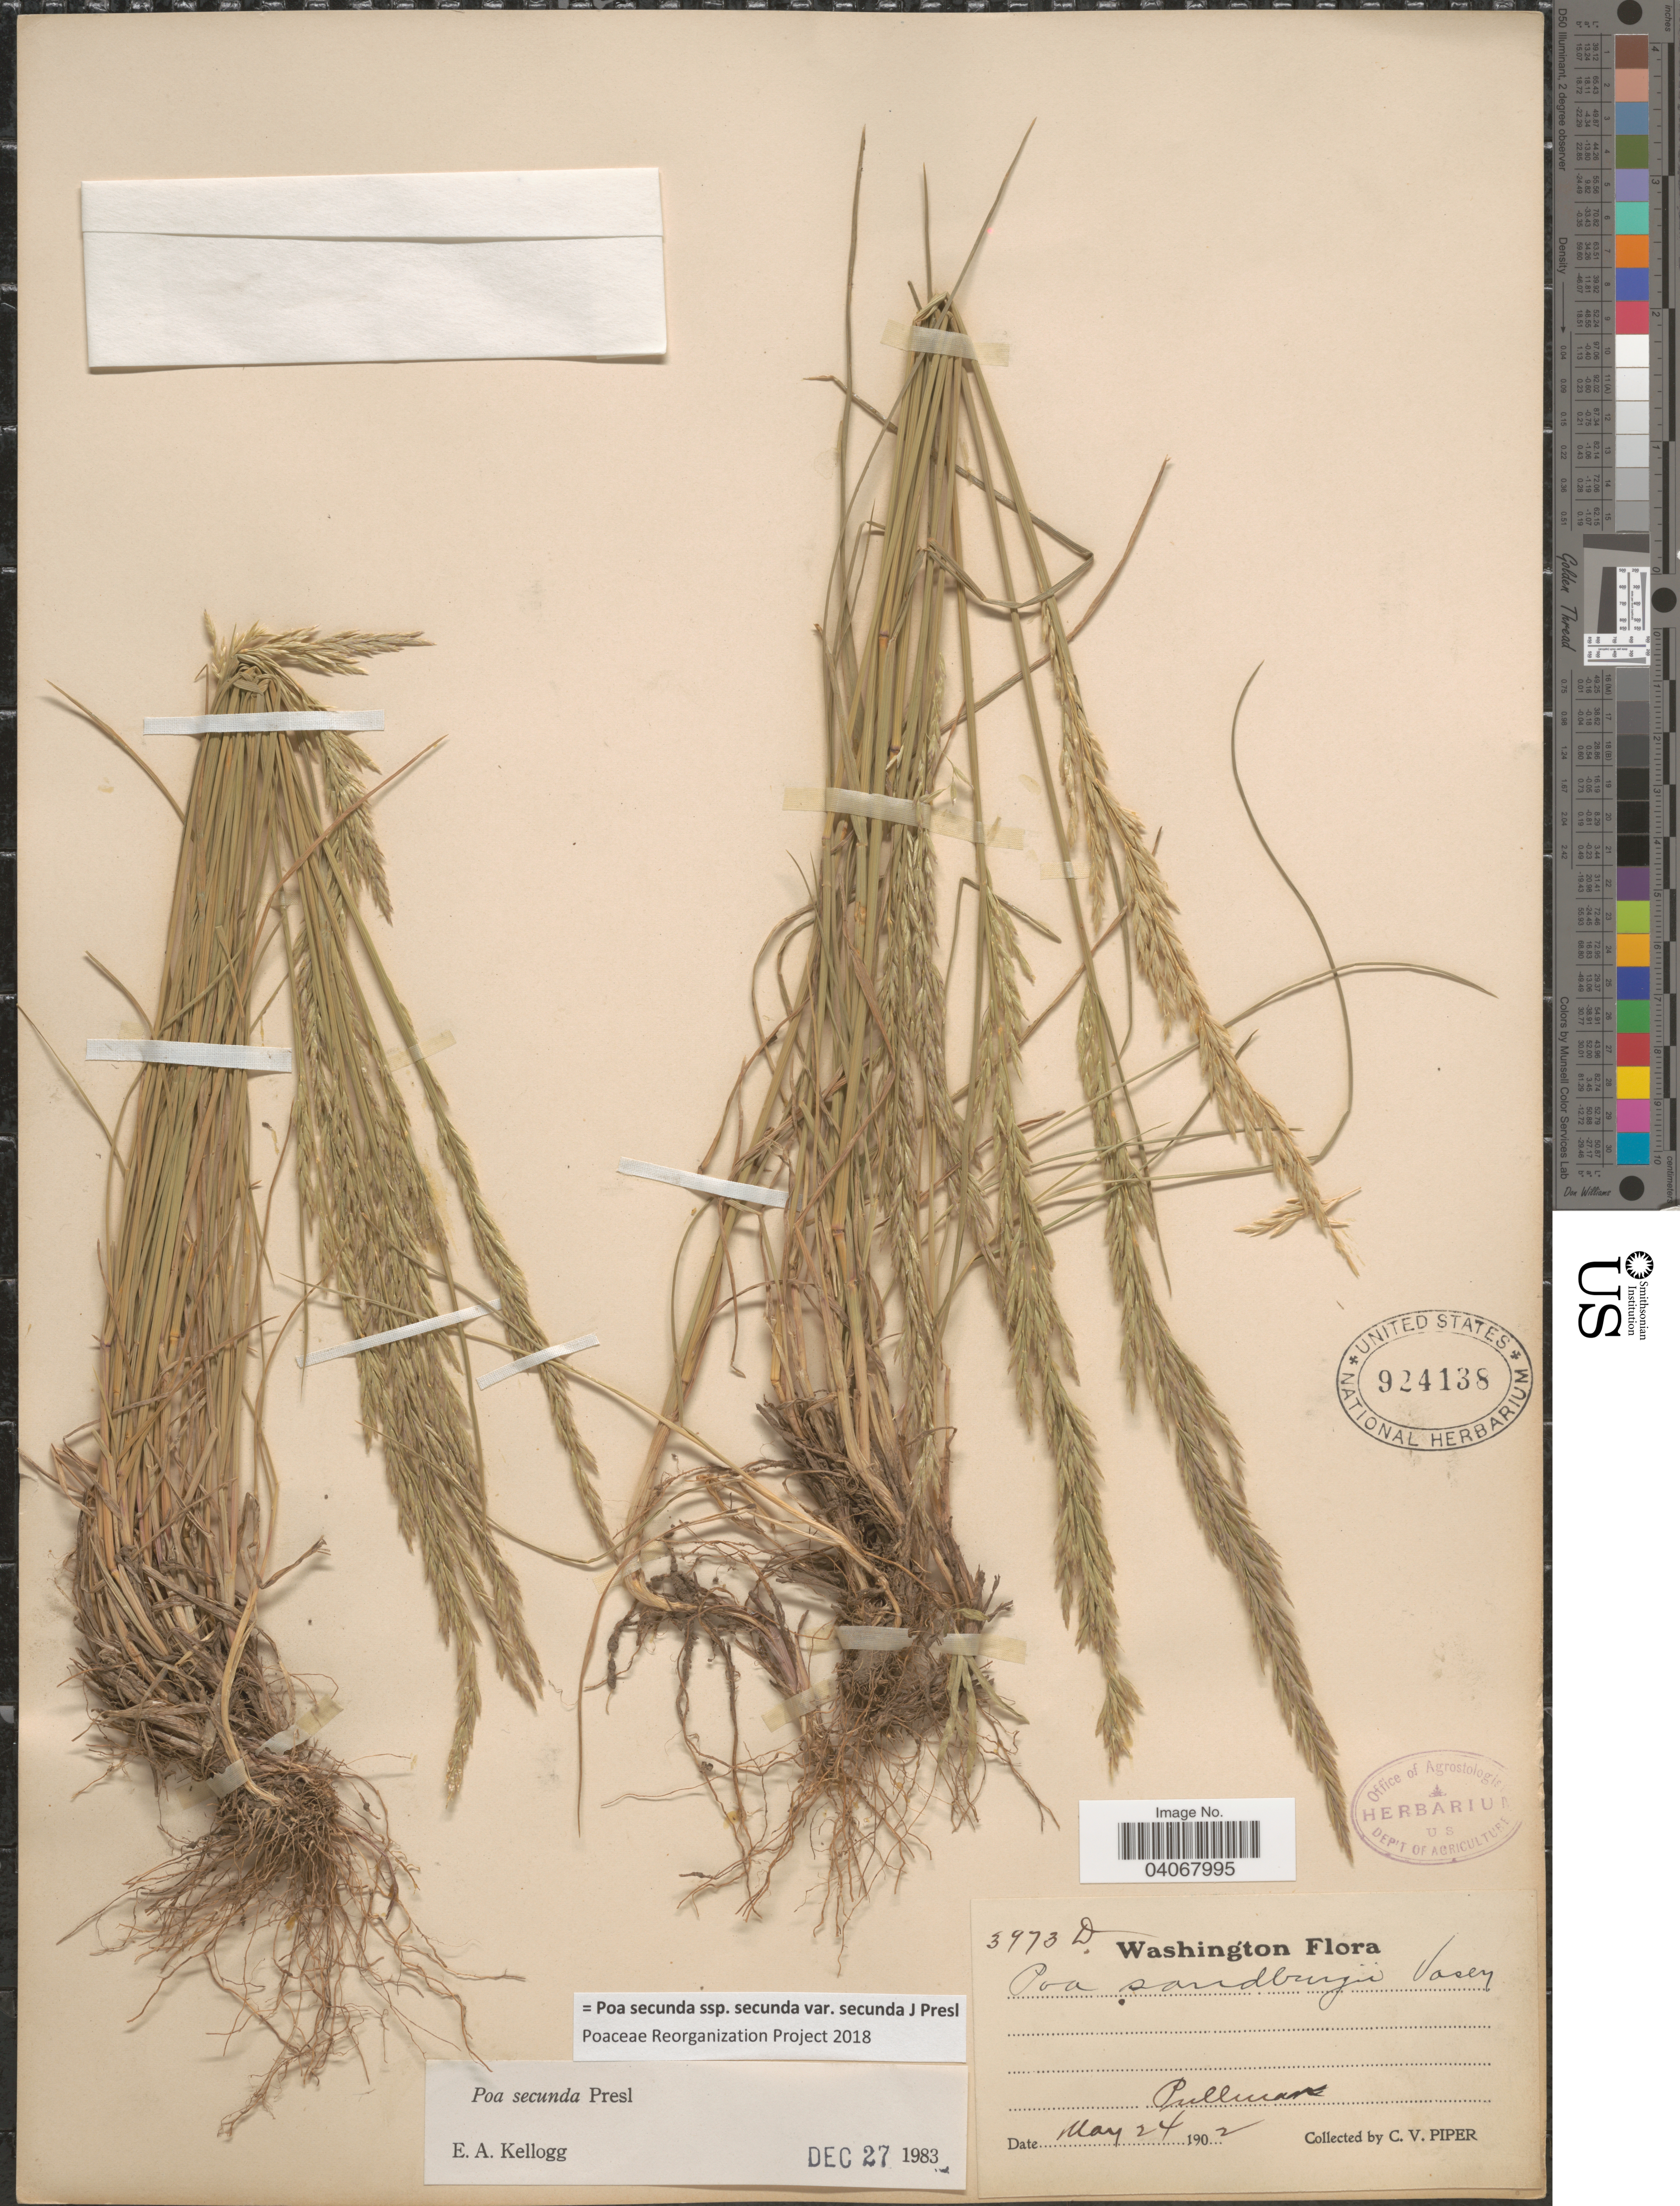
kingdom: Plantae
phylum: Tracheophyta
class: Liliopsida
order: Poales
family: Poaceae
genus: Poa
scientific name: Poa secunda subsp. secunda var. secunda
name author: J. Presl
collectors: C. V. Piper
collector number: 3973D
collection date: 1902-05-24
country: United States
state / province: Washington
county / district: Whitman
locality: Pullman.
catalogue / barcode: US 924138